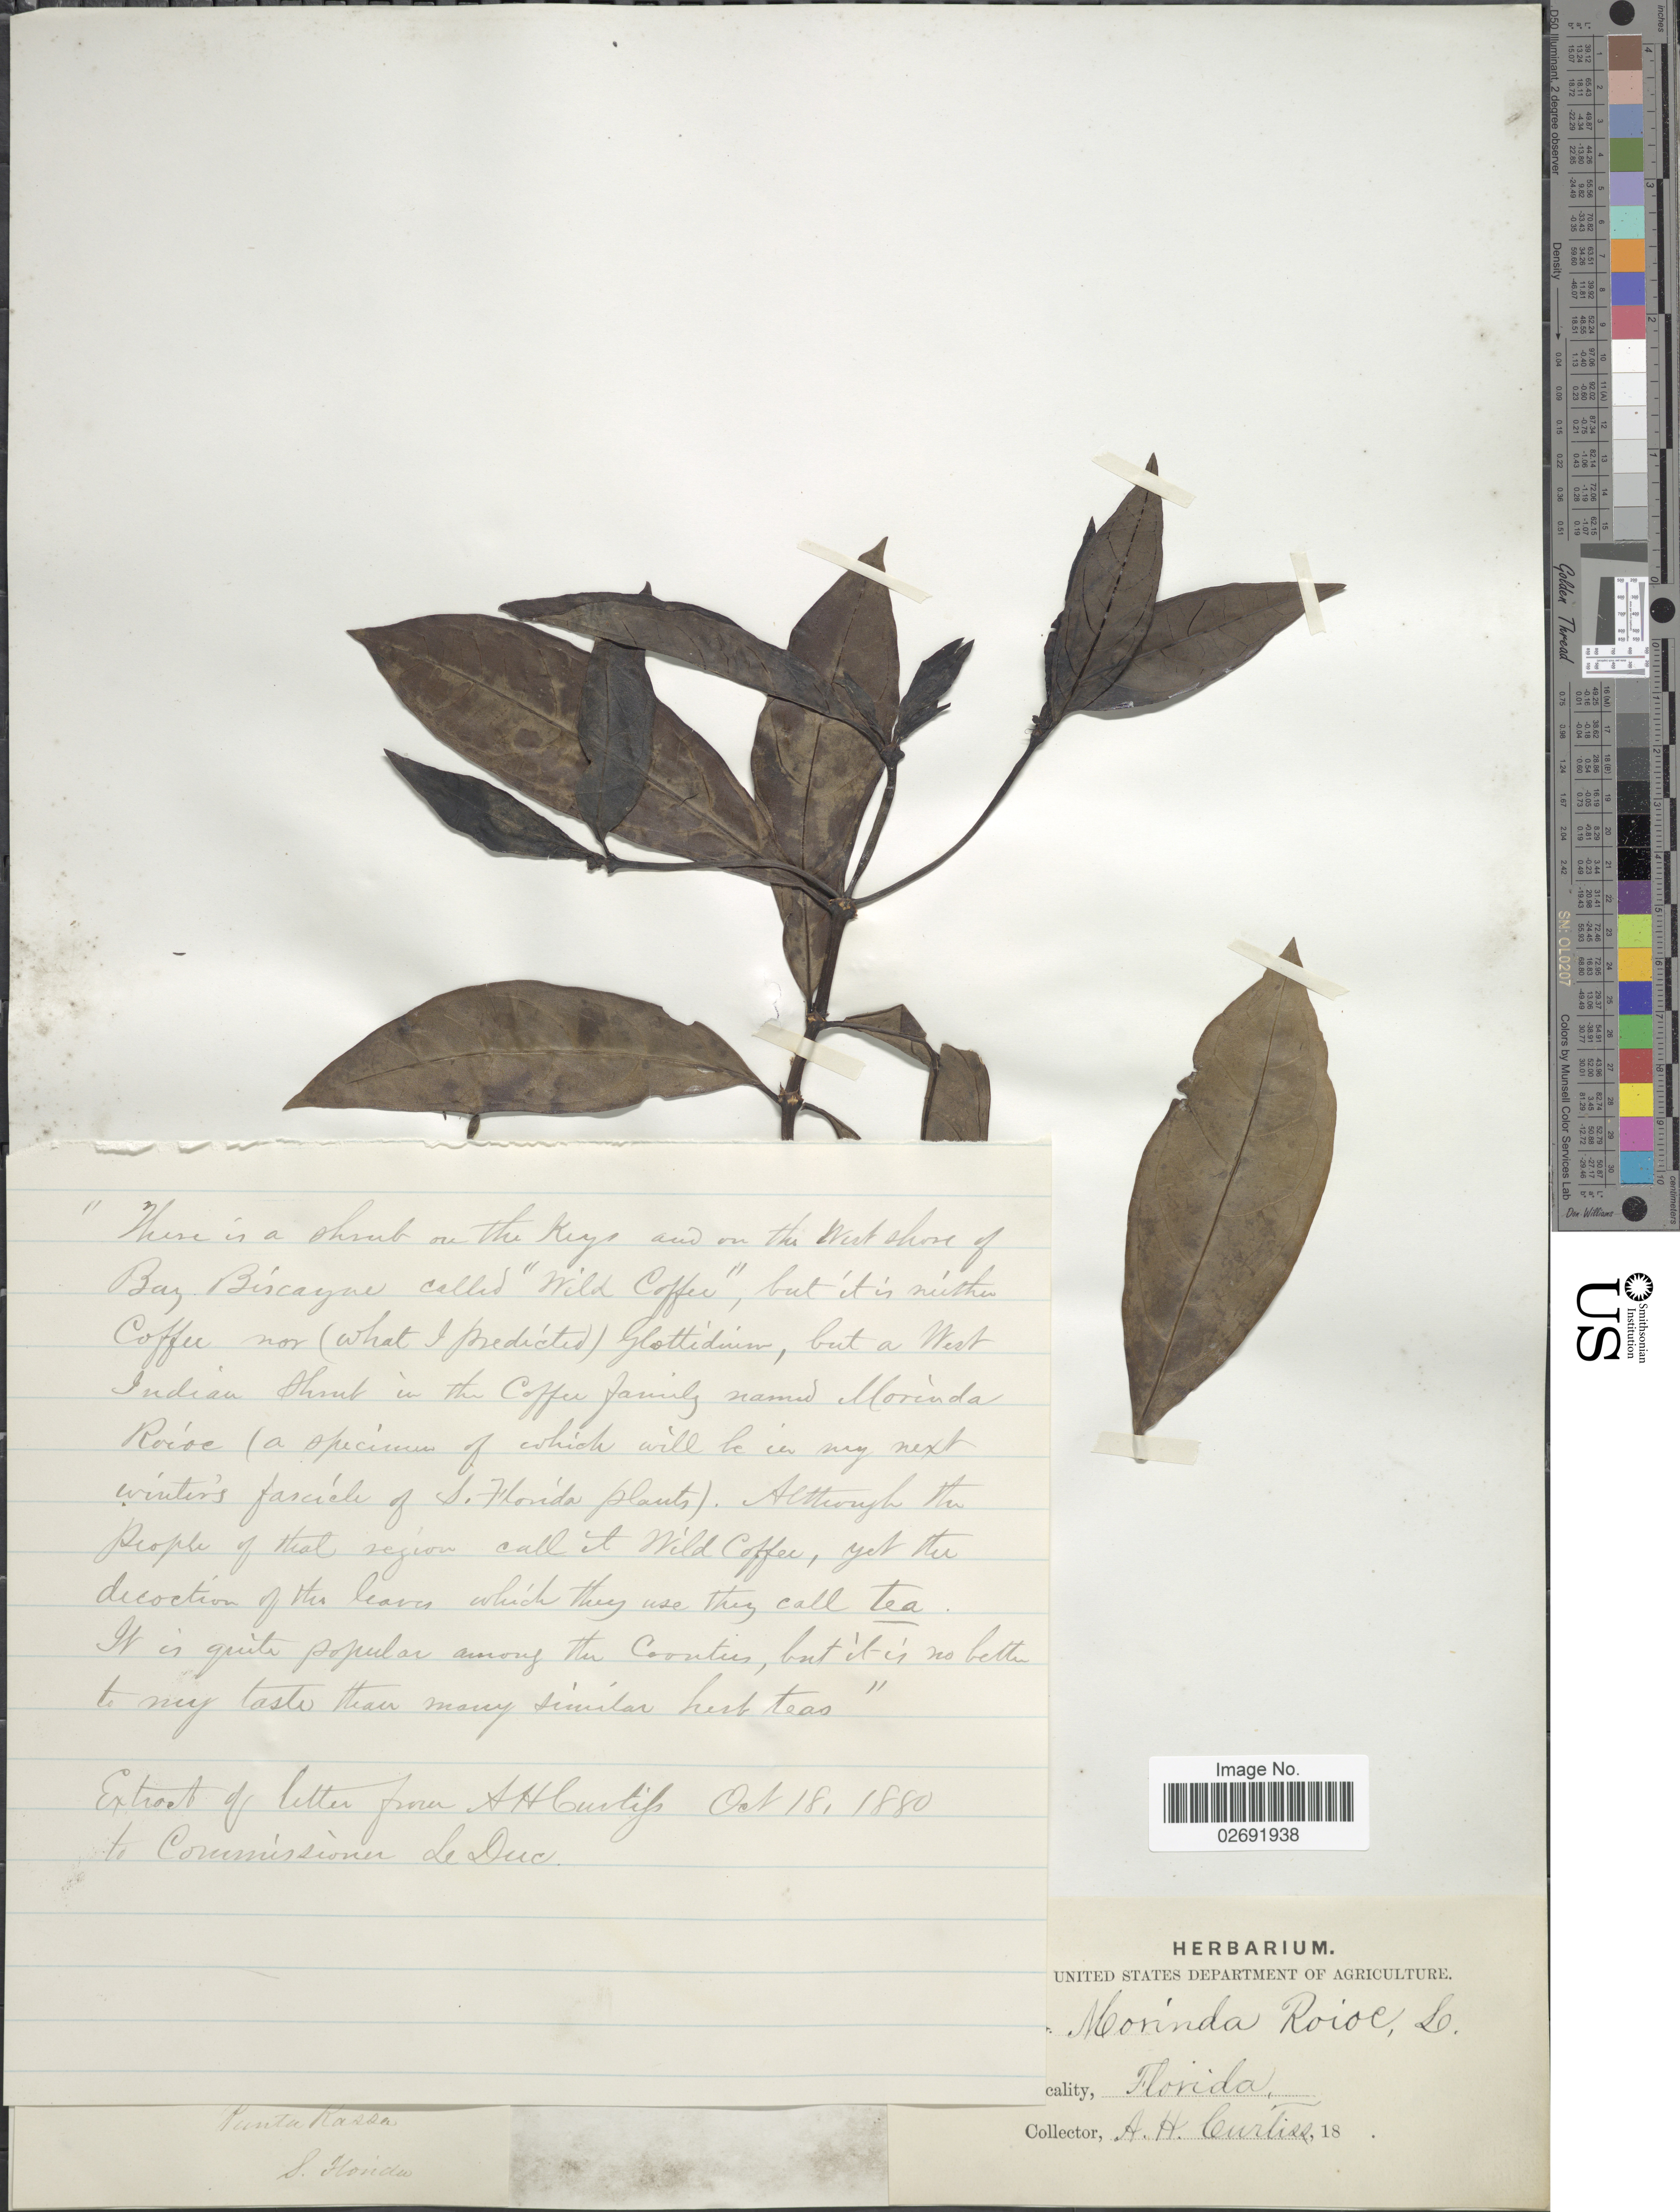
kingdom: Plantae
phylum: Tracheophyta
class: Magnoliopsida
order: Gentianales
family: Rubiaceae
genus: Morinda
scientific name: Morinda royoc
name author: L.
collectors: A. H. Curtiss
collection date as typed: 18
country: United States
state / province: Florida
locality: S. Florida